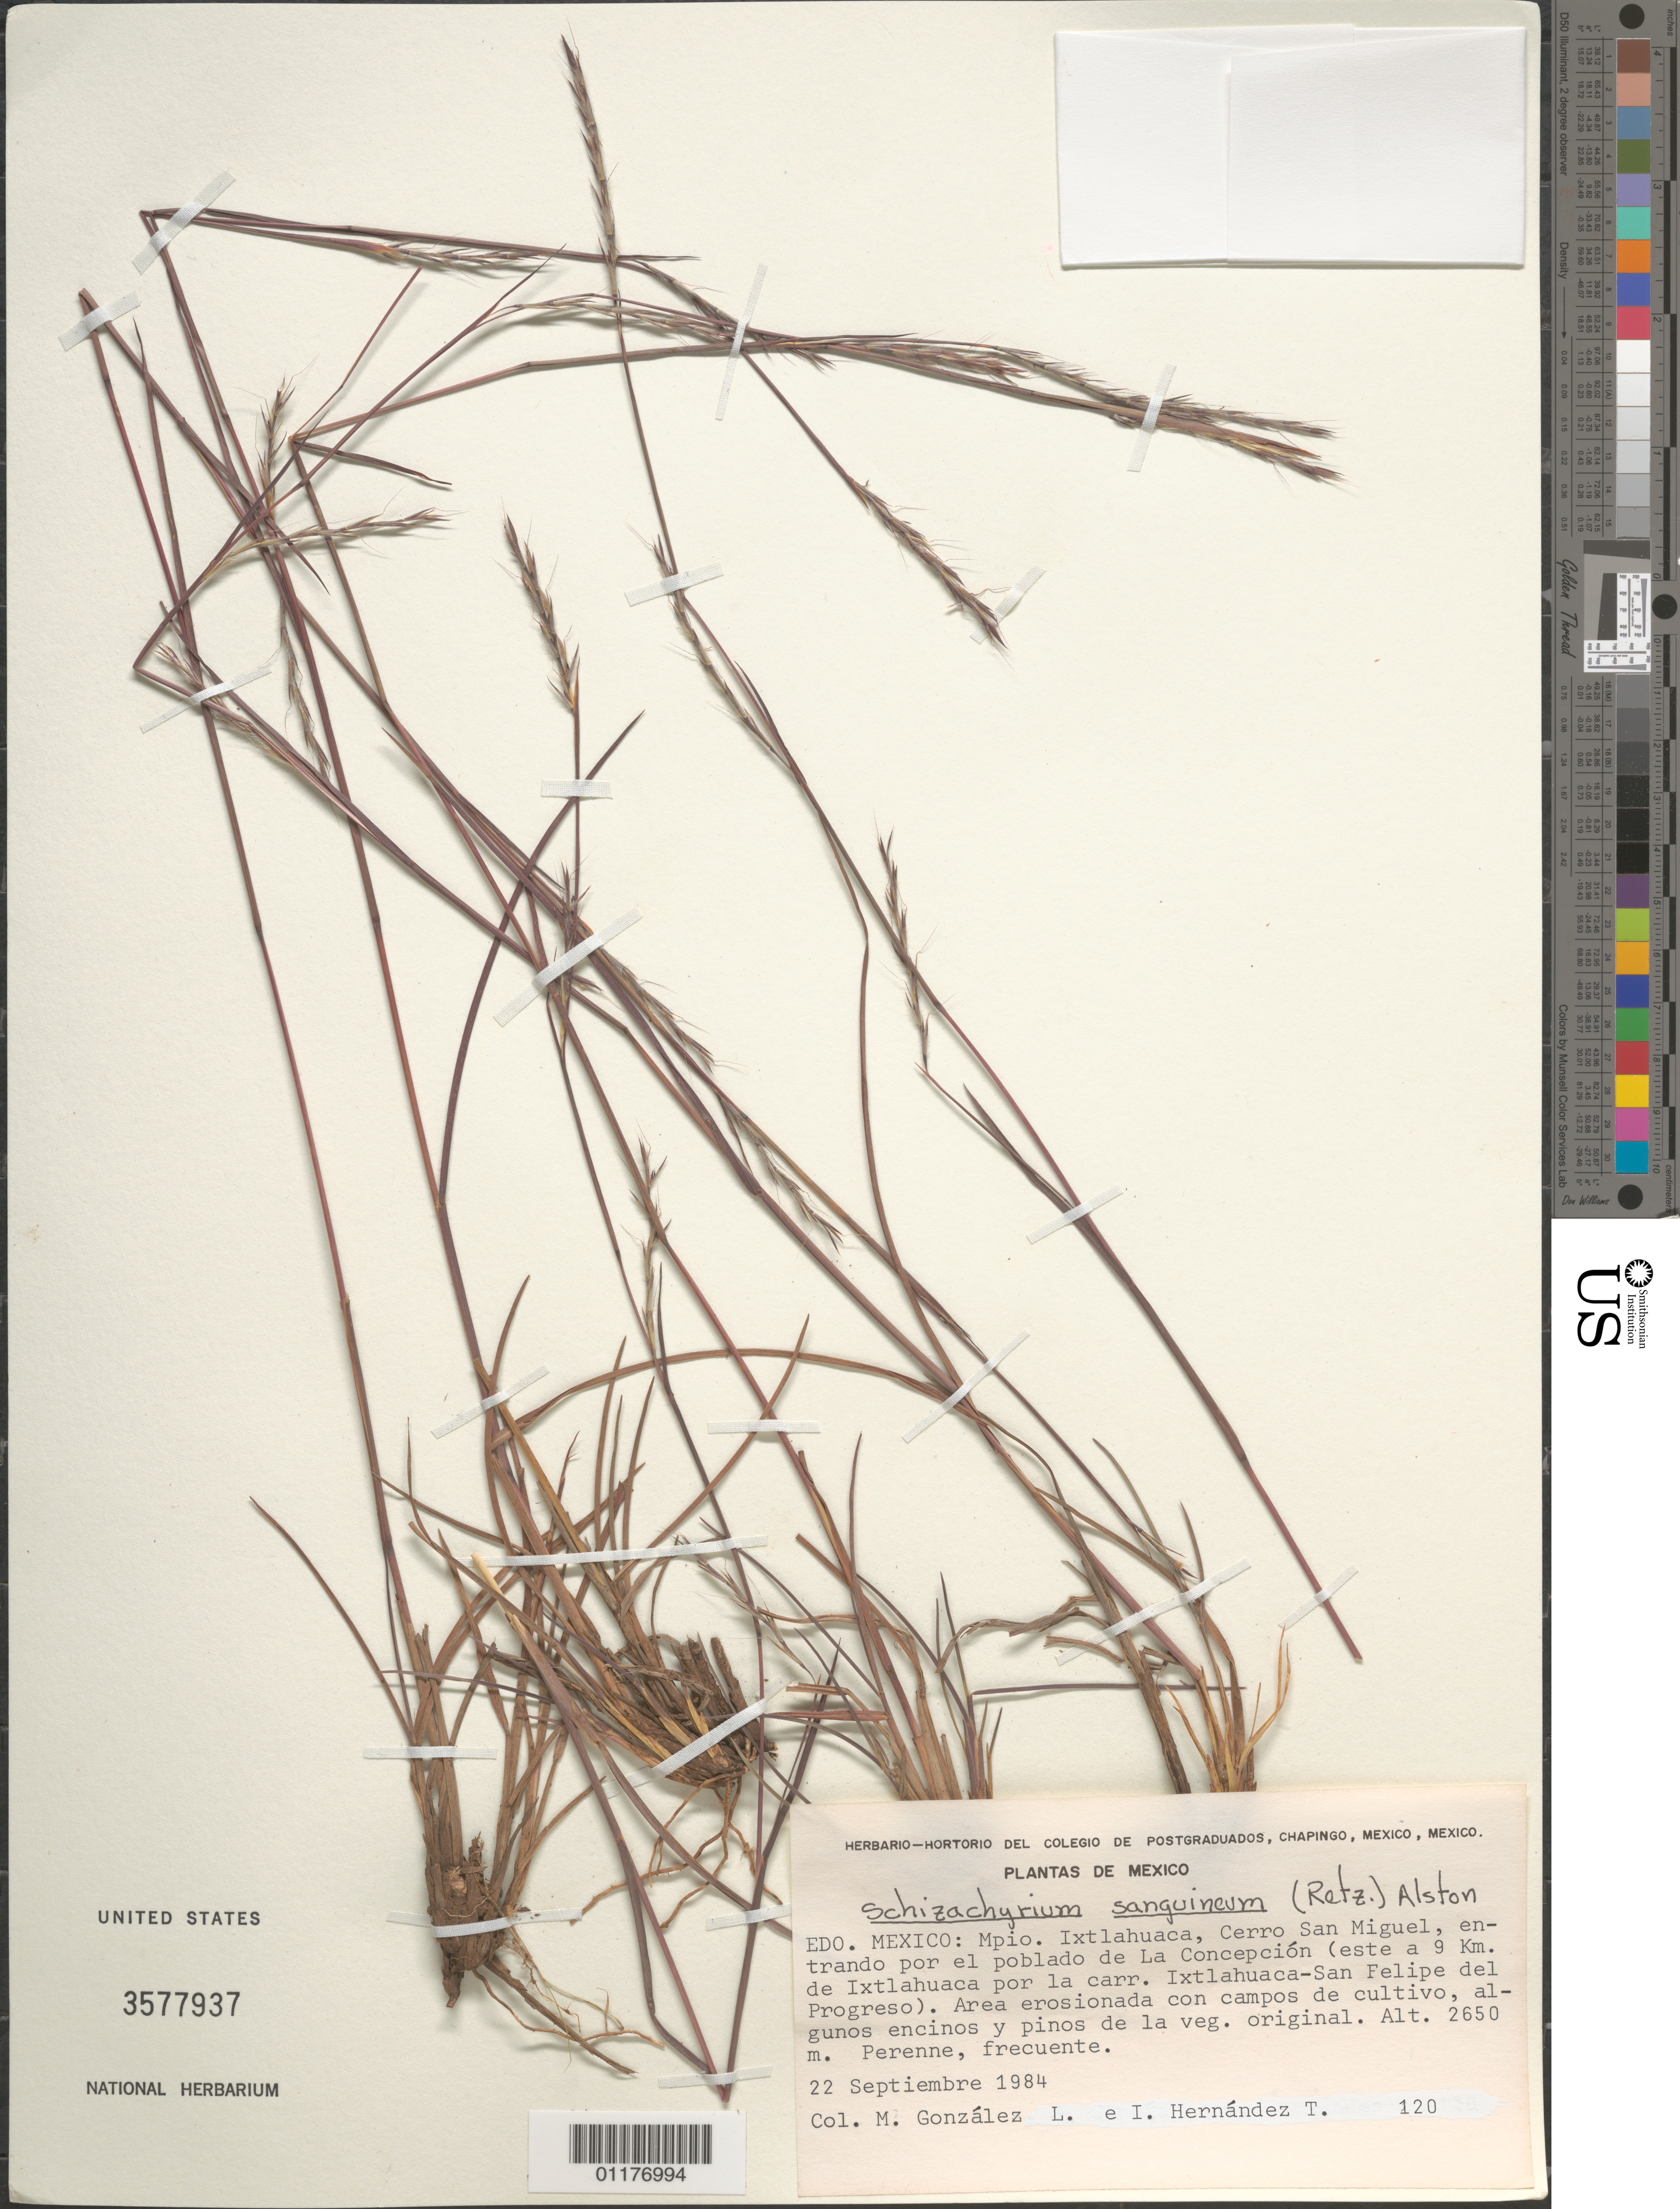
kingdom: Plantae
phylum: Tracheophyta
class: Liliopsida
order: Poales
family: Poaceae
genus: Schizachyrium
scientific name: Schizachyrium sanguineum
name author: (Retz.) Alston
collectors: M. González-Ledesma & I. Hernndez T.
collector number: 120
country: Mexico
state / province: México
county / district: Ixtapaluca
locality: Cerro San Miguel, entrando pro el poblado de La Concepocion, de Ixtlahuaca por la carr. Ixtlahuaca-San Felipe del Progreso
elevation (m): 2650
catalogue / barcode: US 3577937